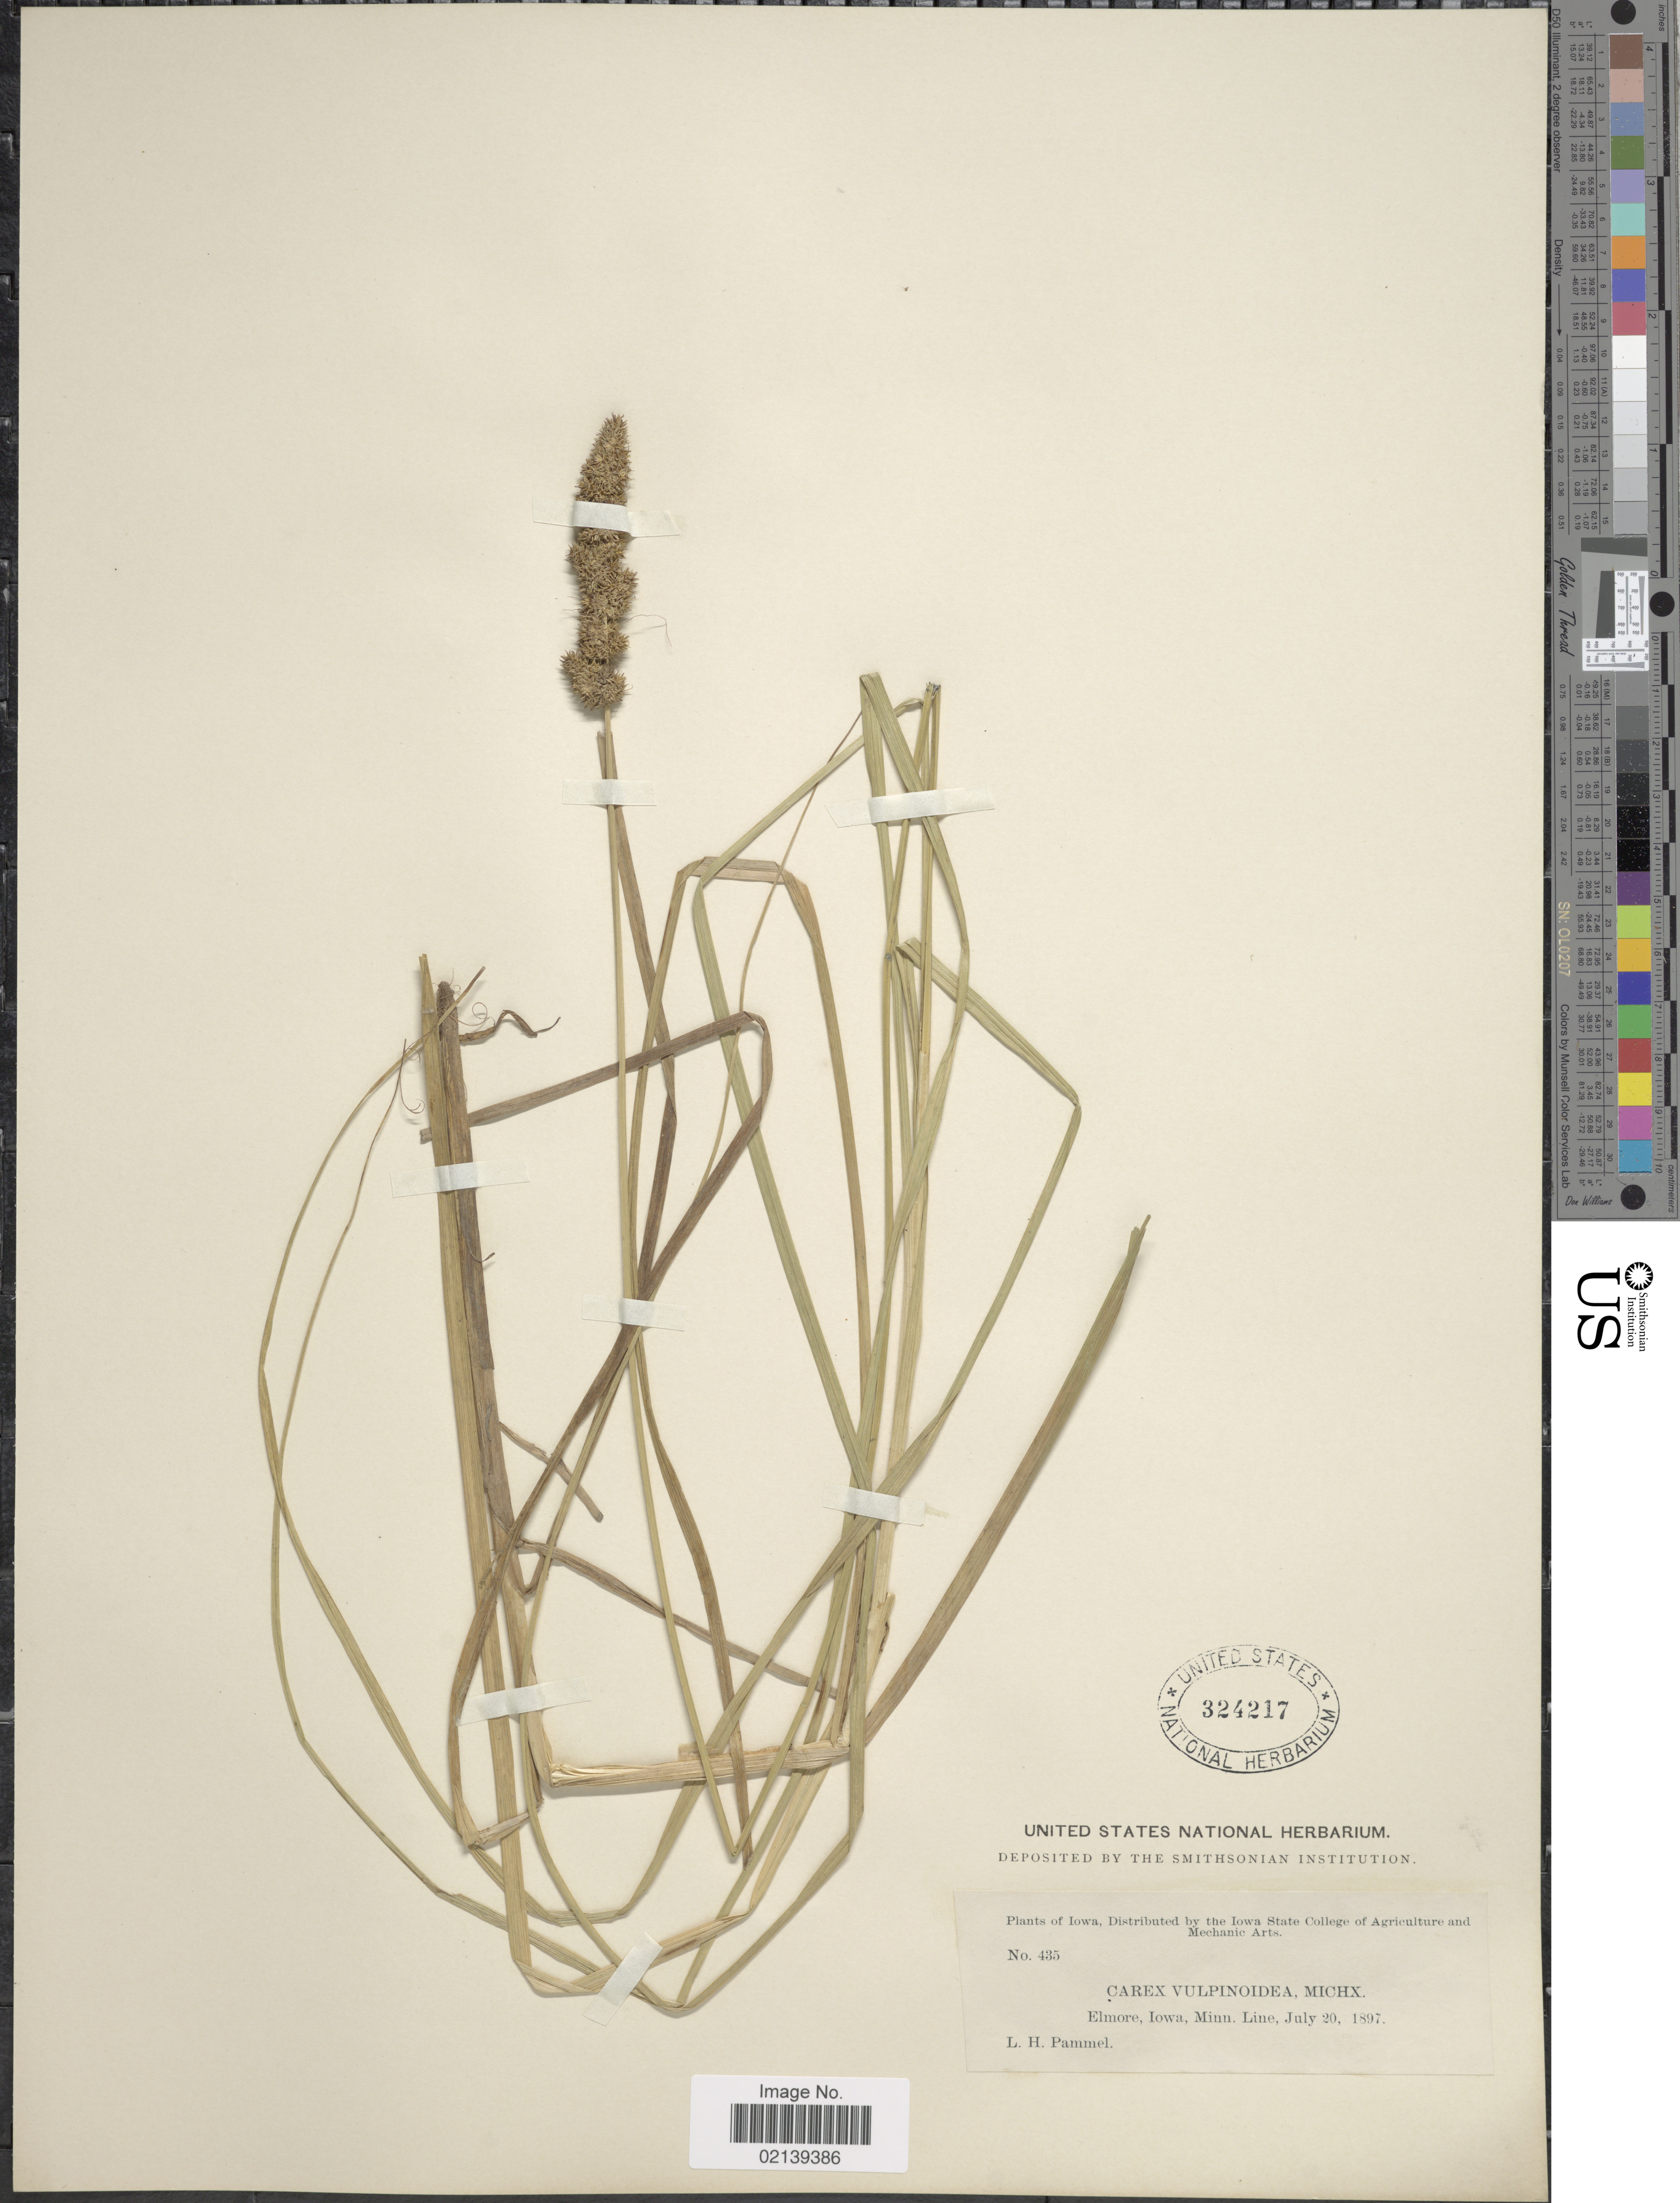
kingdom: Plantae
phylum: Tracheophyta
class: Liliopsida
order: Poales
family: Cyperaceae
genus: Carex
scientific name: Carex vulpinoidea Michx.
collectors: L. Pammel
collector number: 435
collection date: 1897-07-20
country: United States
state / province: Minnesota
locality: Elmore, Iowa, Minn.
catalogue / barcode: US 324217